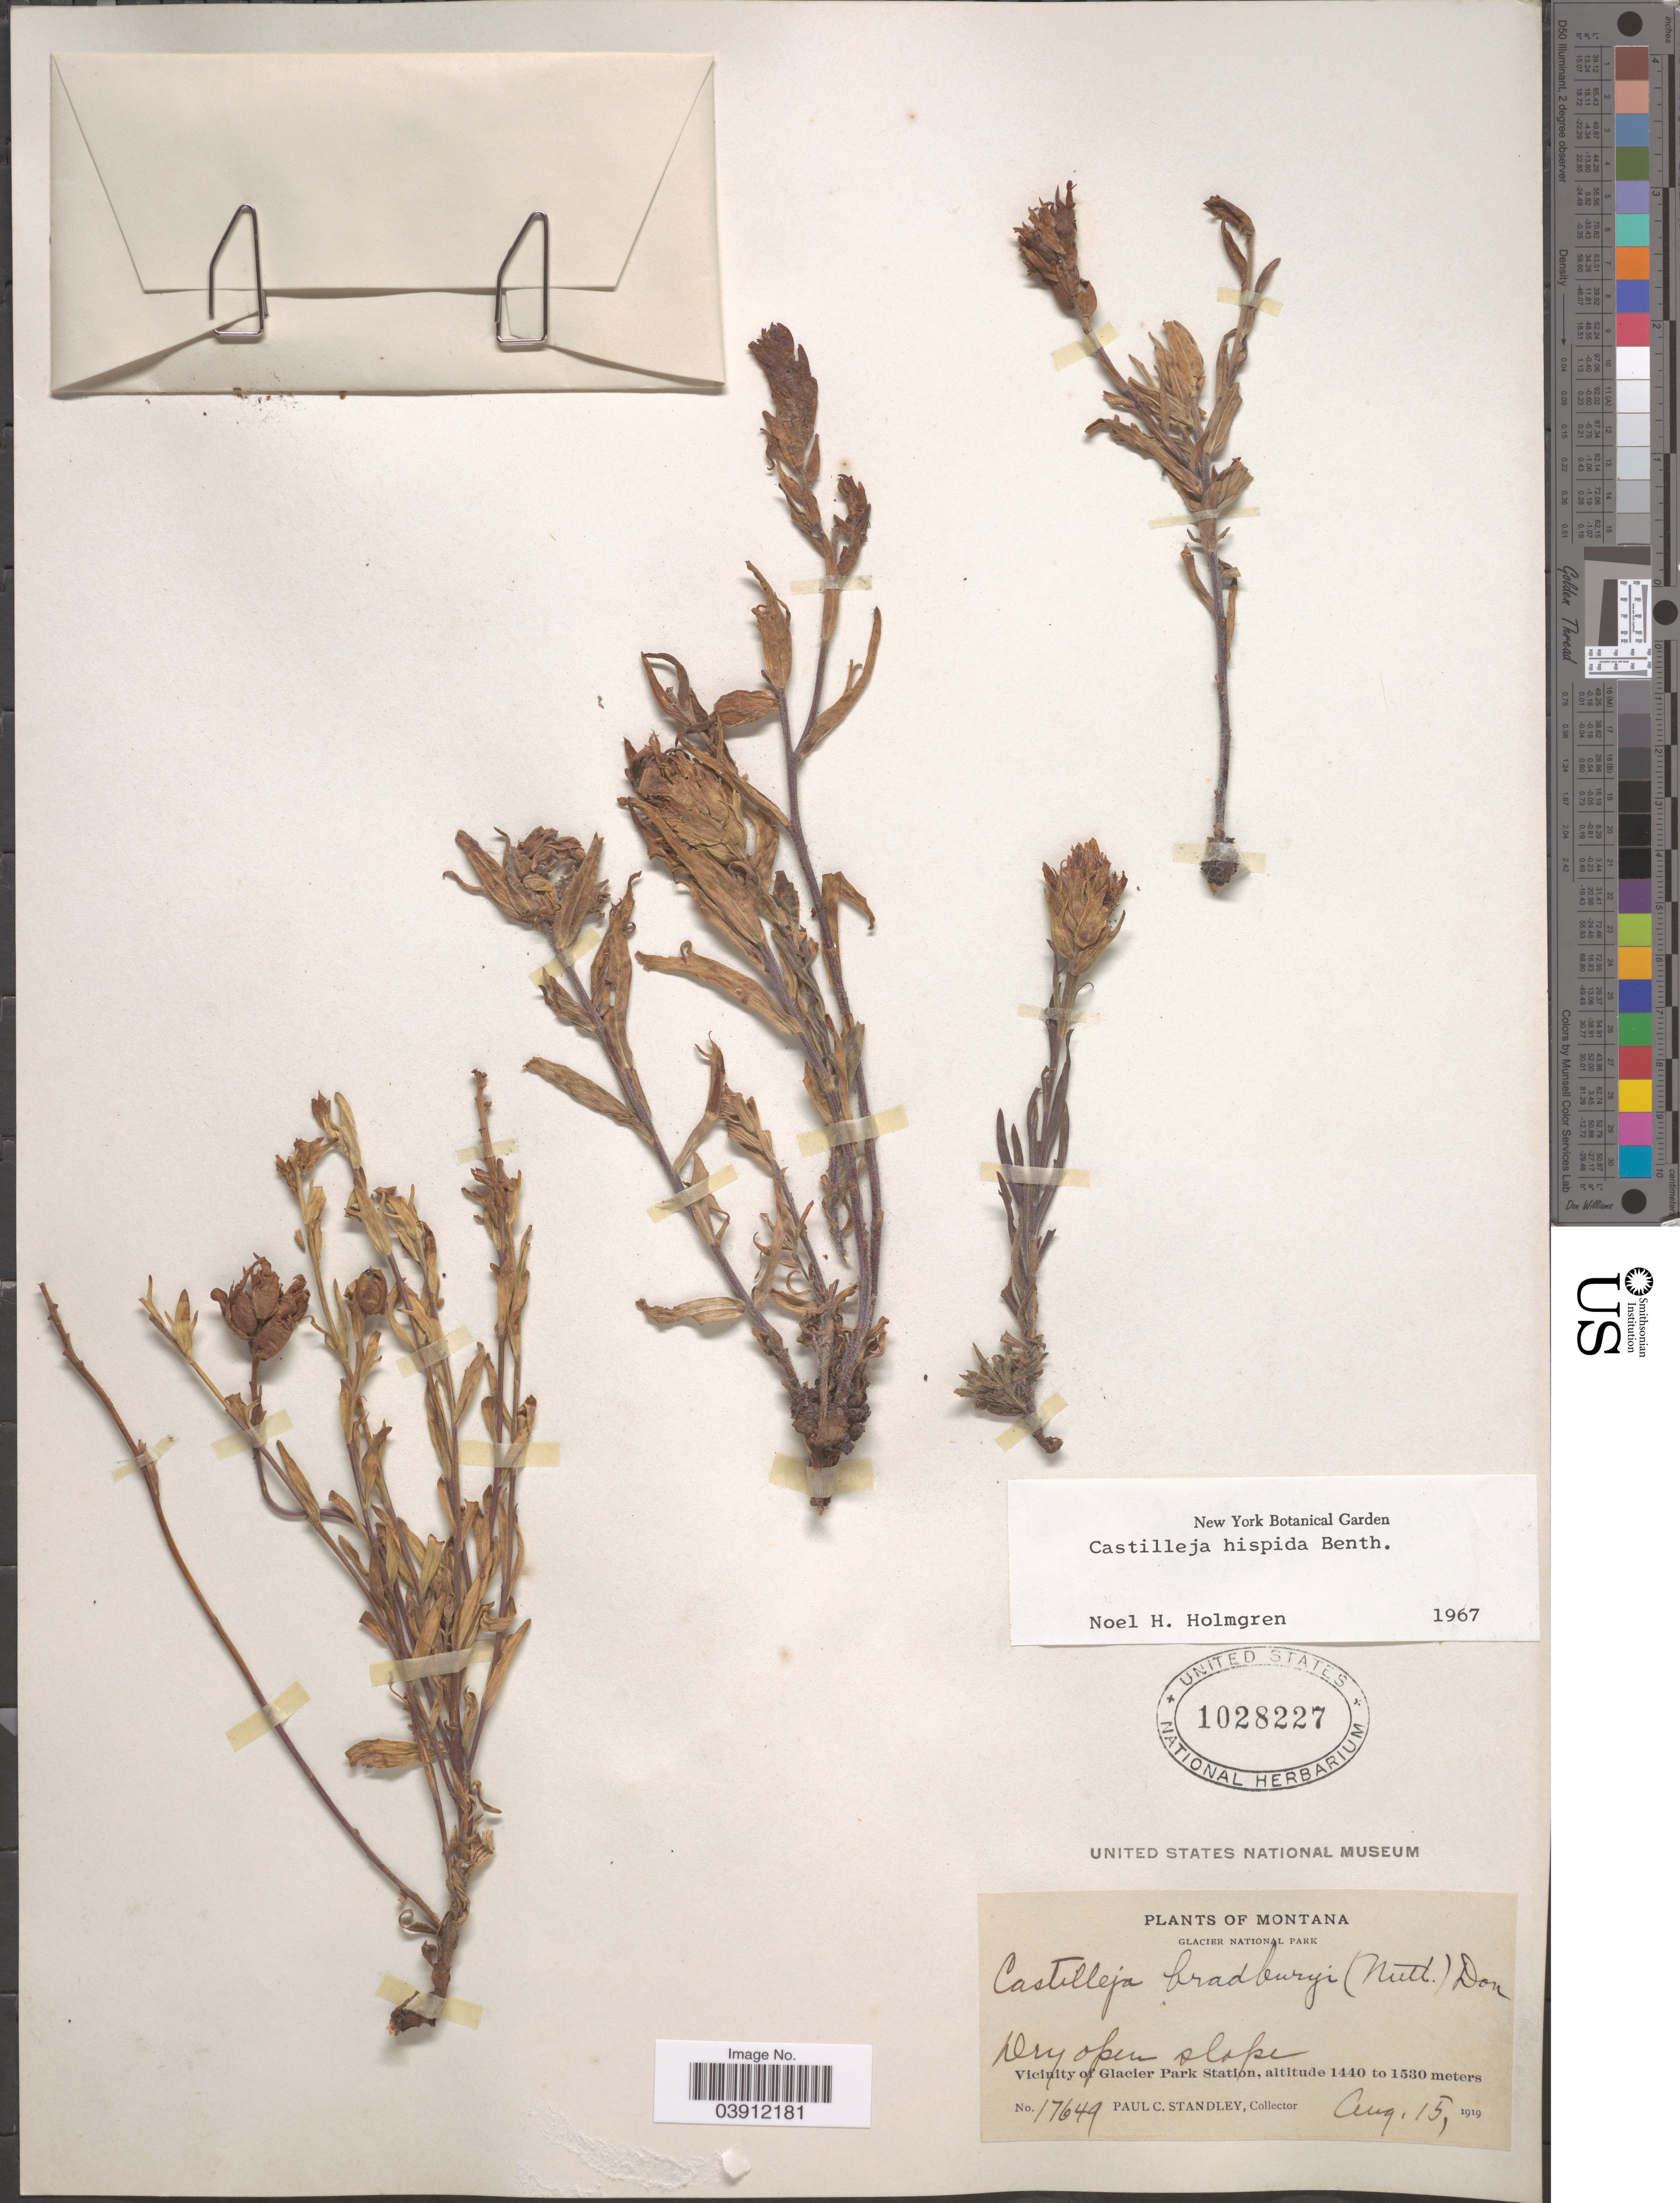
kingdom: Plantae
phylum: Tracheophyta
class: Magnoliopsida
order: Lamiales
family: Orobanchaceae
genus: Castilleja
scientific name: Castilleja hispida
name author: Benth. ex Hook.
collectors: P. C. Standley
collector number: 17649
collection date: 1919-08-15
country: United States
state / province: Montana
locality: Glacier National Park. Vicinity of Glacier Park Station.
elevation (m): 1440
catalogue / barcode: US 1028227